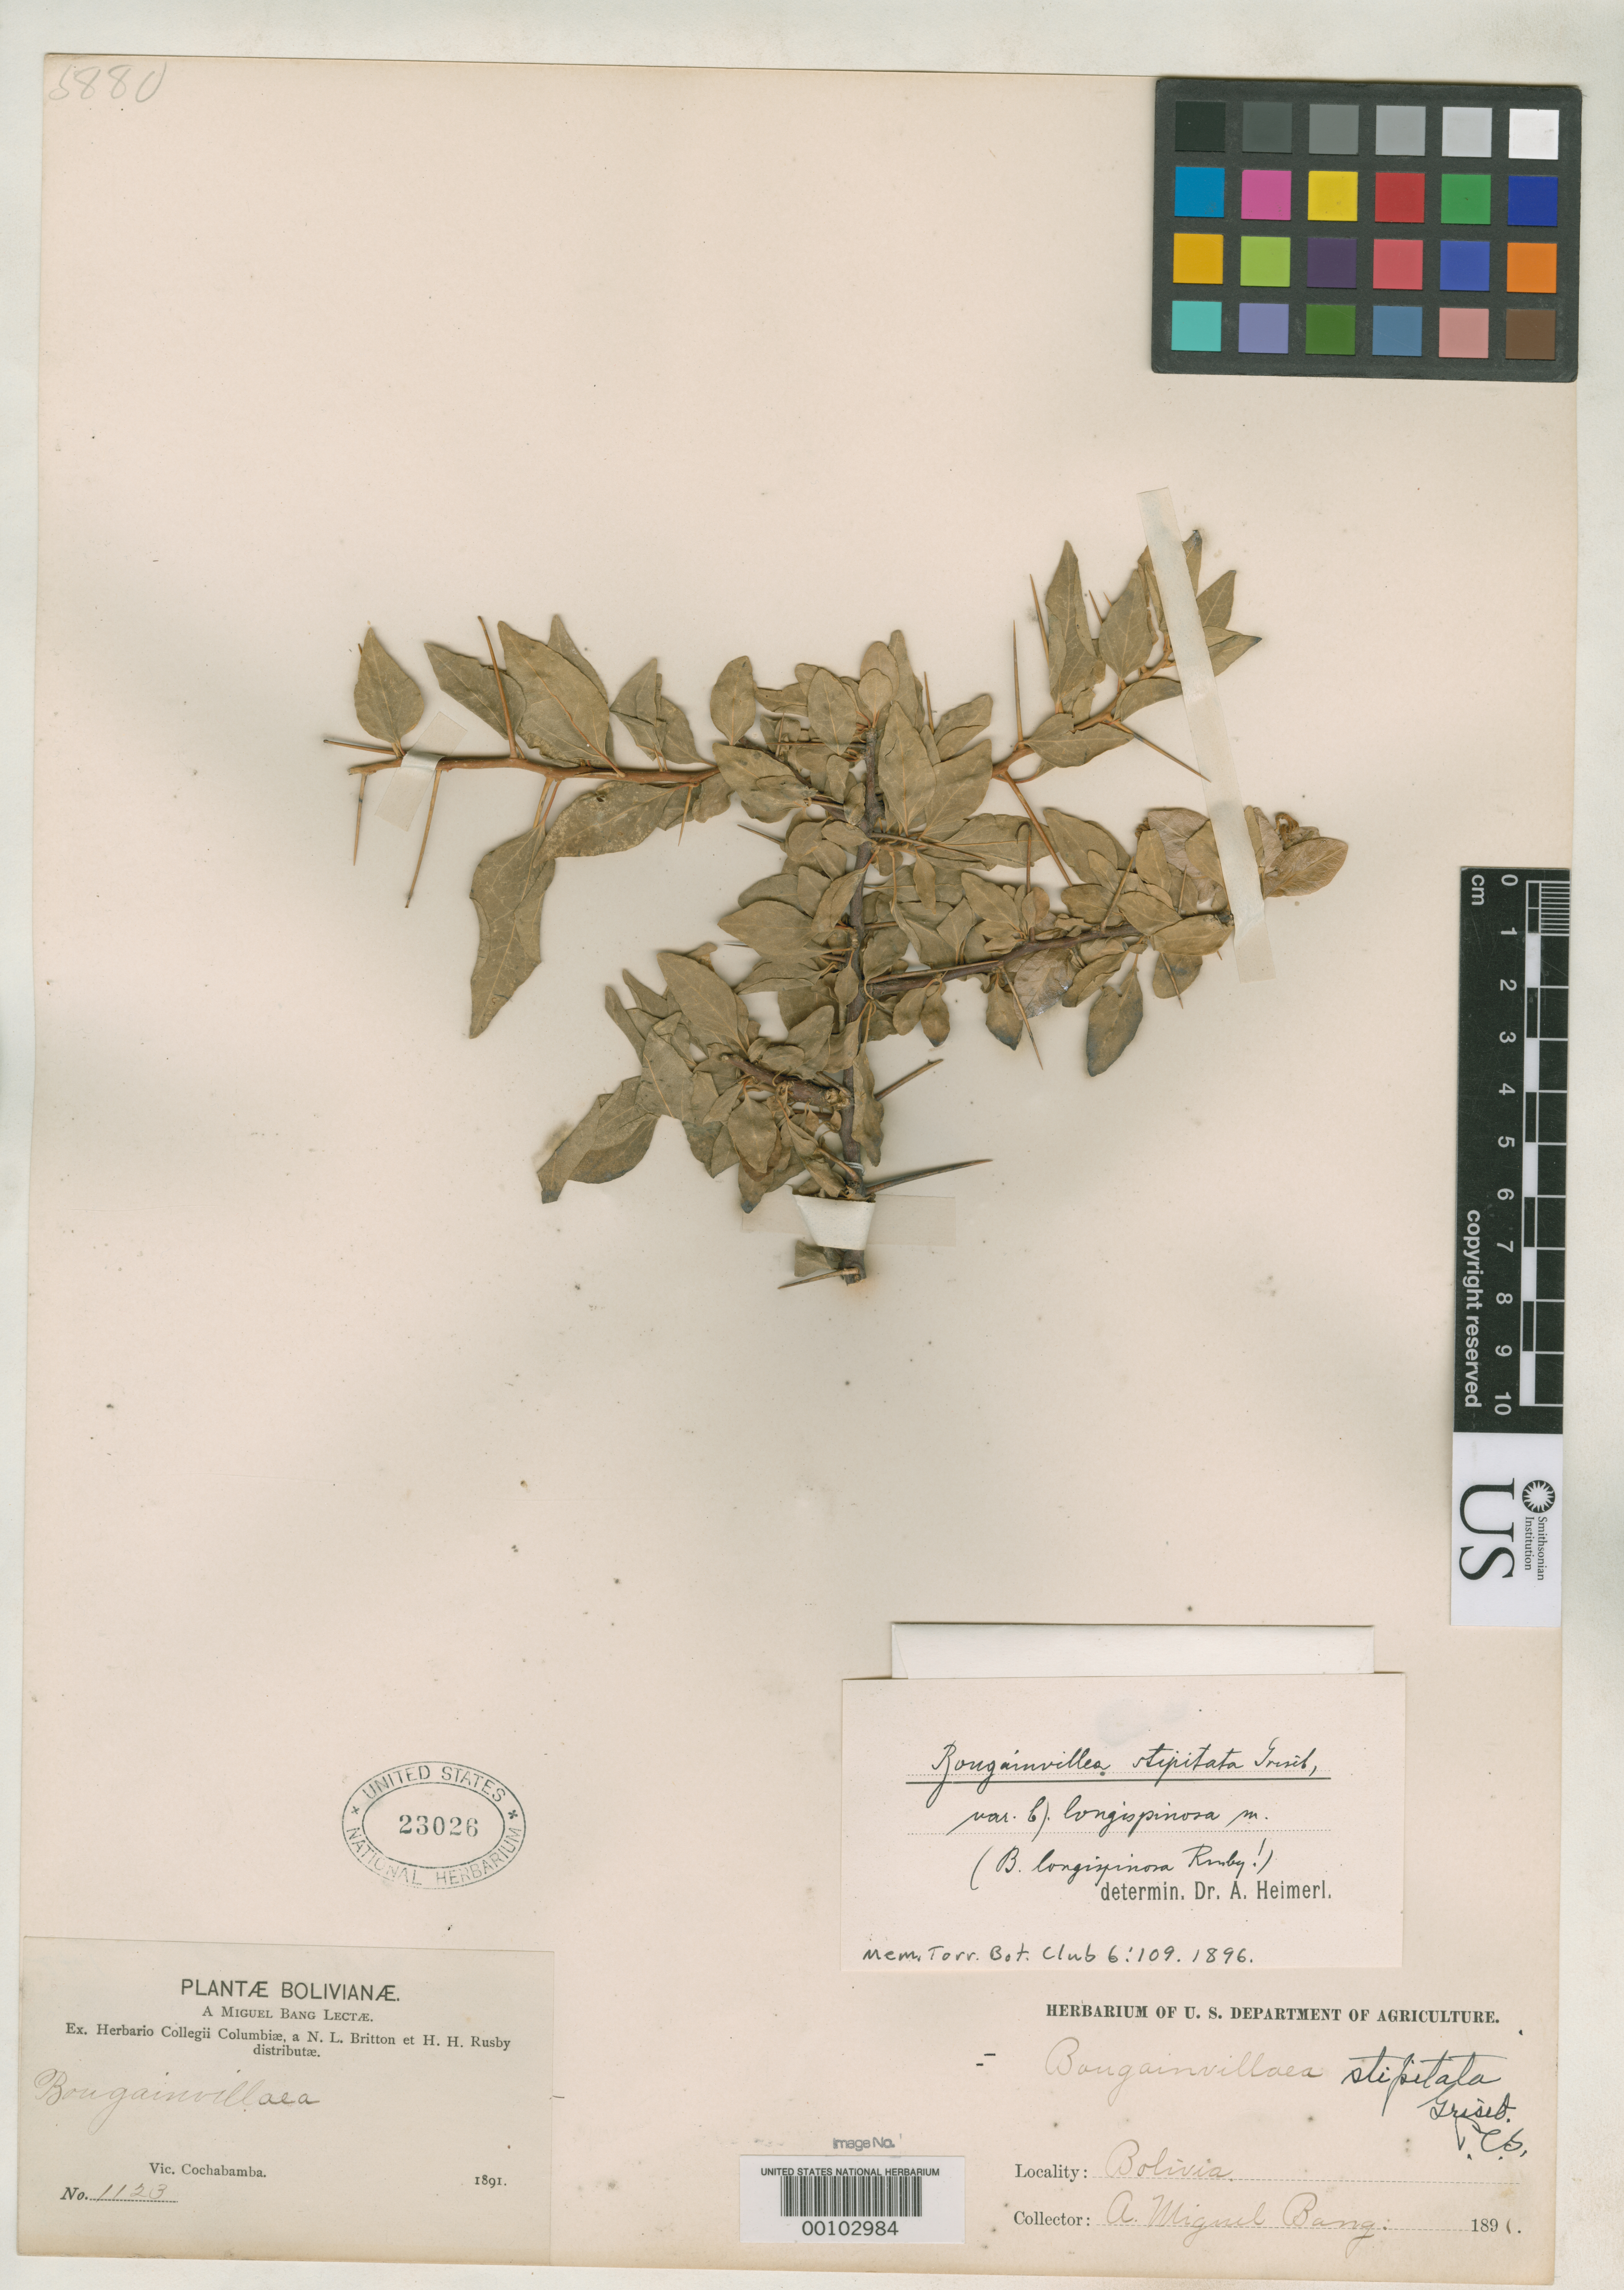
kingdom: Plantae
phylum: Tracheophyta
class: Magnoliopsida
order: Caryophyllales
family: Nyctaginaceae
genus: Bougainvillea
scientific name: Bougainvillea longispinosa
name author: Rusby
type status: Isosyntype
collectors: M. Bang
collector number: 1123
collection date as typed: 1891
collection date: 1891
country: Bolivia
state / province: Cochabamba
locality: Vic. Cochabamba.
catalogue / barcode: US 23026